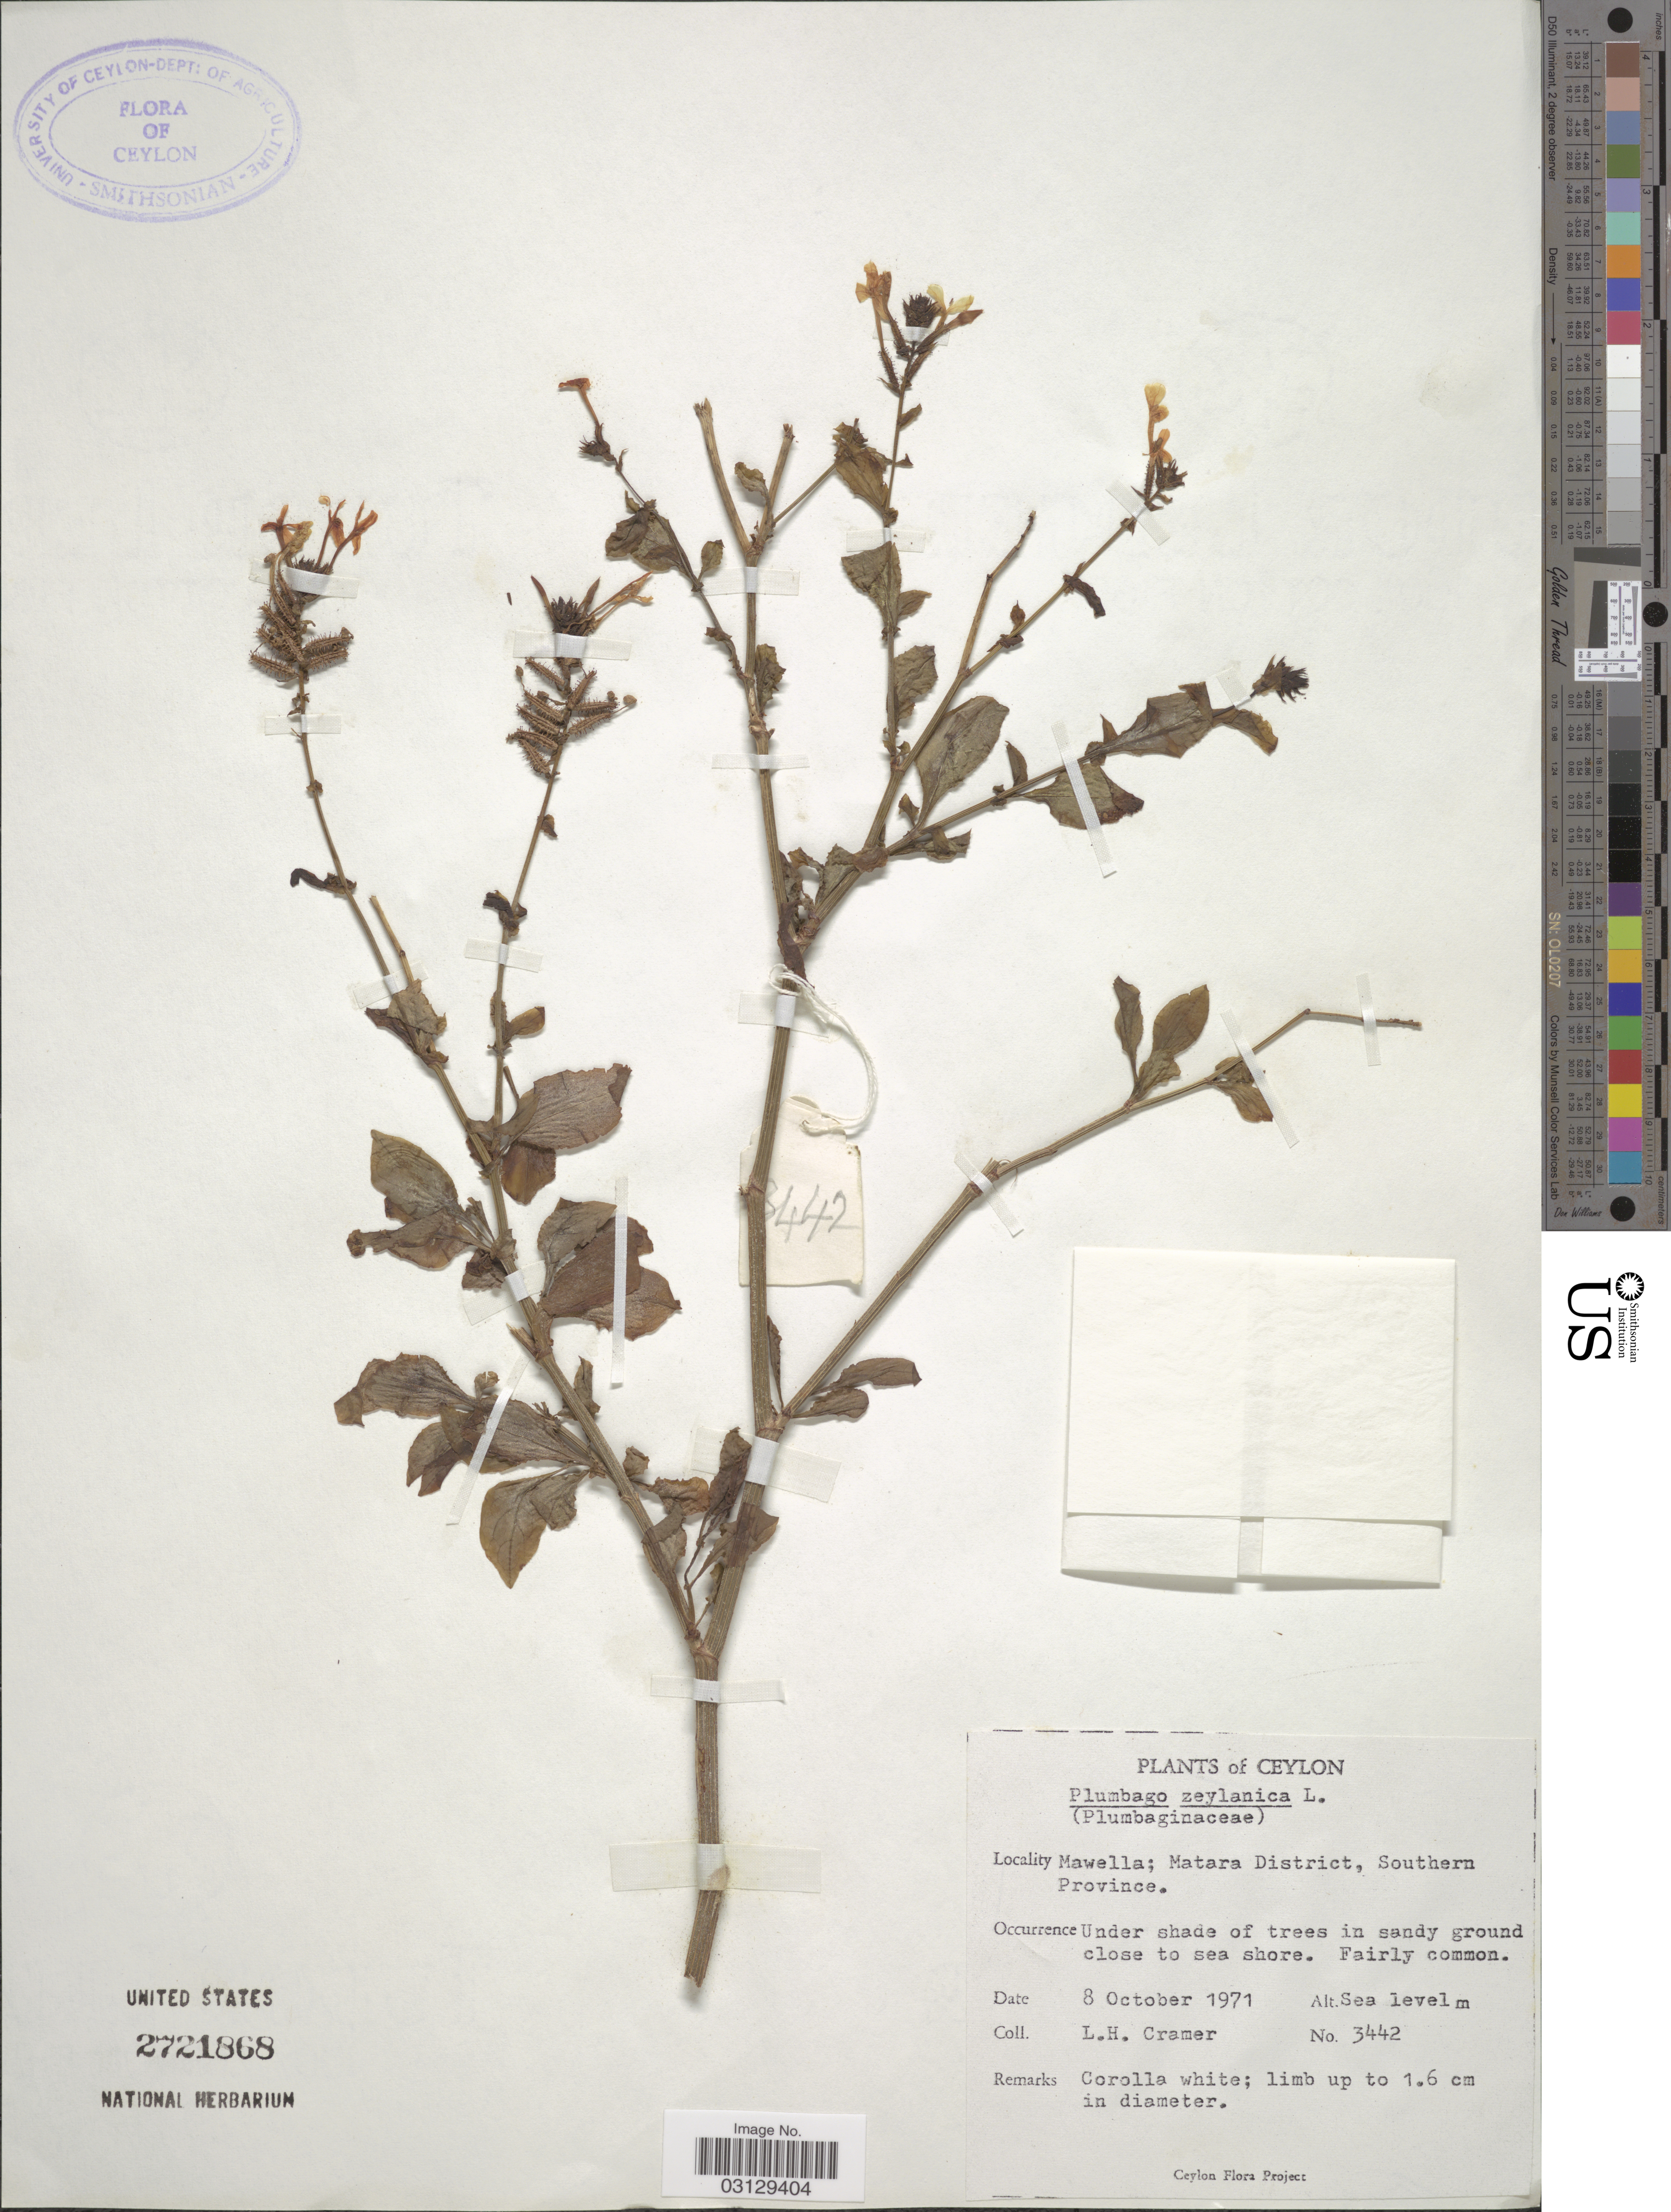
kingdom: Plantae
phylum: Tracheophyta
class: Magnoliopsida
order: Caryophyllales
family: Plumbaginaceae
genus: Plumbago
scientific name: Plumbago zeylanica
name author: L.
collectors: L. H. Cramer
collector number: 3442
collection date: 1971-10-08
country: Sri Lanka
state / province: Southern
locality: Ceylon. Mawella; Matara District.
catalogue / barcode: US 2721868